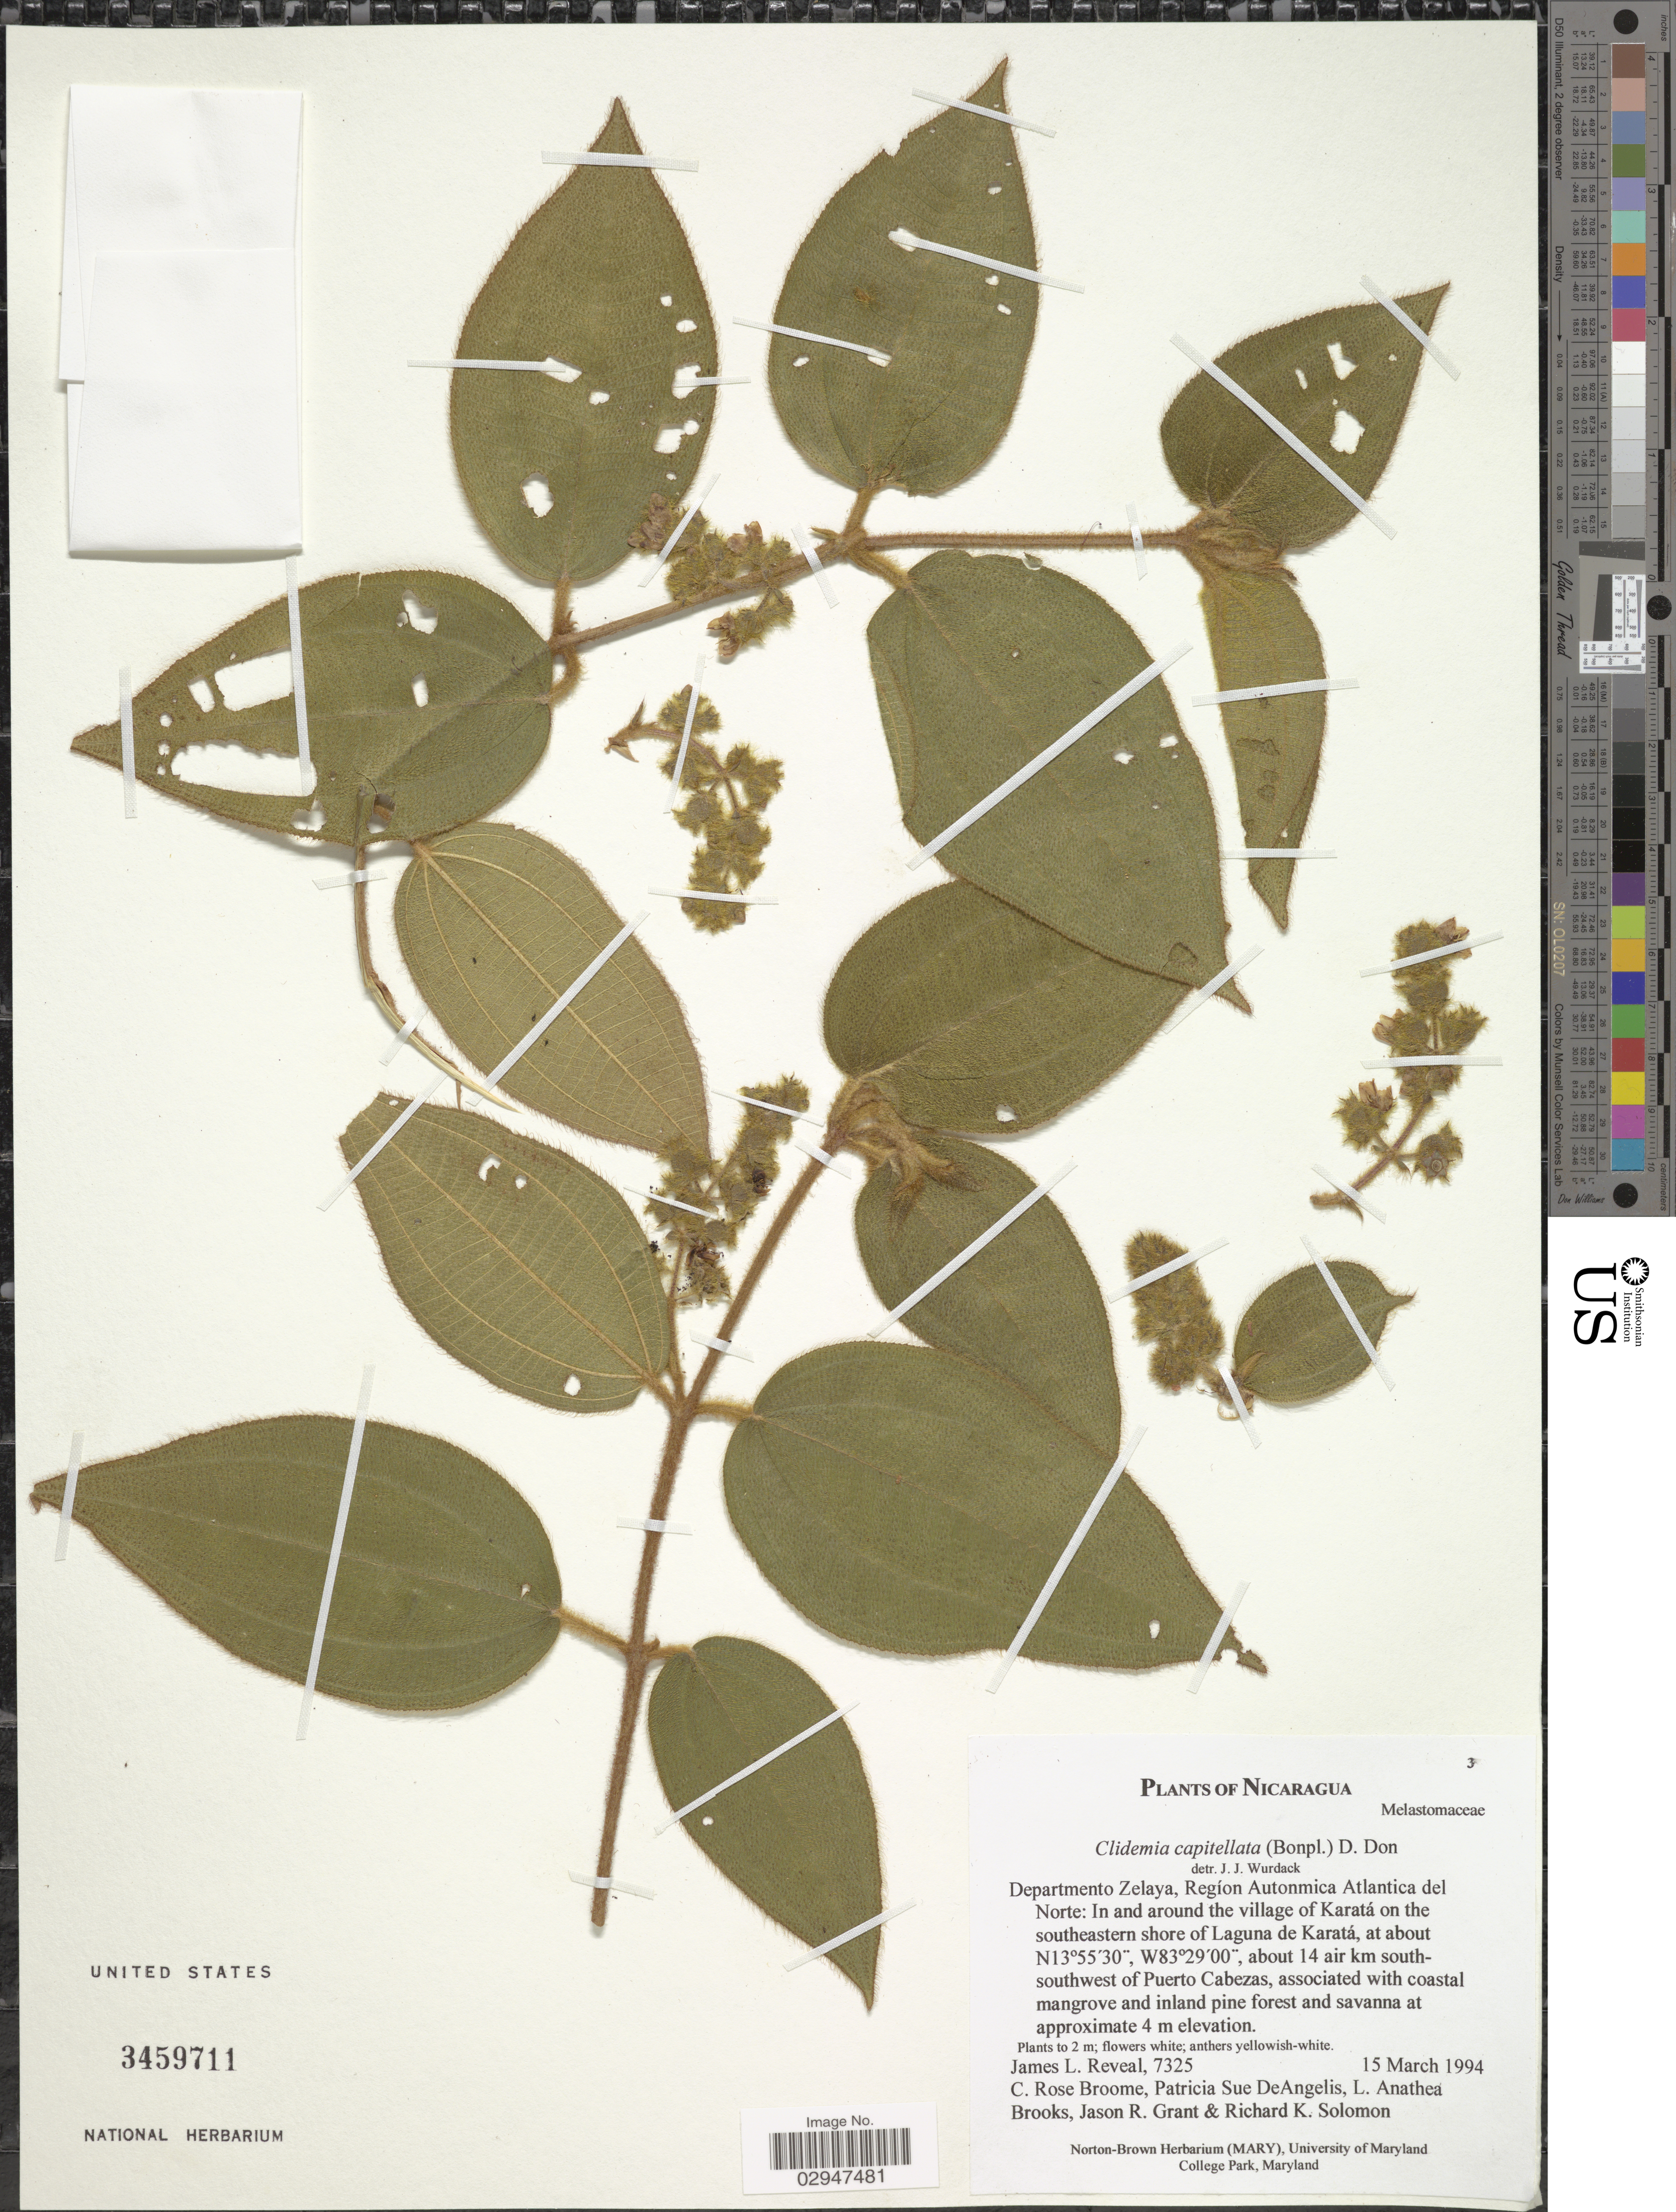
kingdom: Plantae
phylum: Tracheophyta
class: Magnoliopsida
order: Myrtales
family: Melastomataceae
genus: Clidemia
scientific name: Clidemia capitellata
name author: (Bonpl.) D. Don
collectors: J. L. Reveal, C. Broome, P. DeAngelis, L. Anathea & et al.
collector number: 7325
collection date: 1994-03-15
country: Nicaragua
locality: Departmento Zelaya, Region Autonmica Atlantica del Norte: In and around the village of Karatá on the southeastern shore of Laguna de Karatá, about 14 air km south-southwest of Puerto Cabezas.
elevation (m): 4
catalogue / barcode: US 3459711